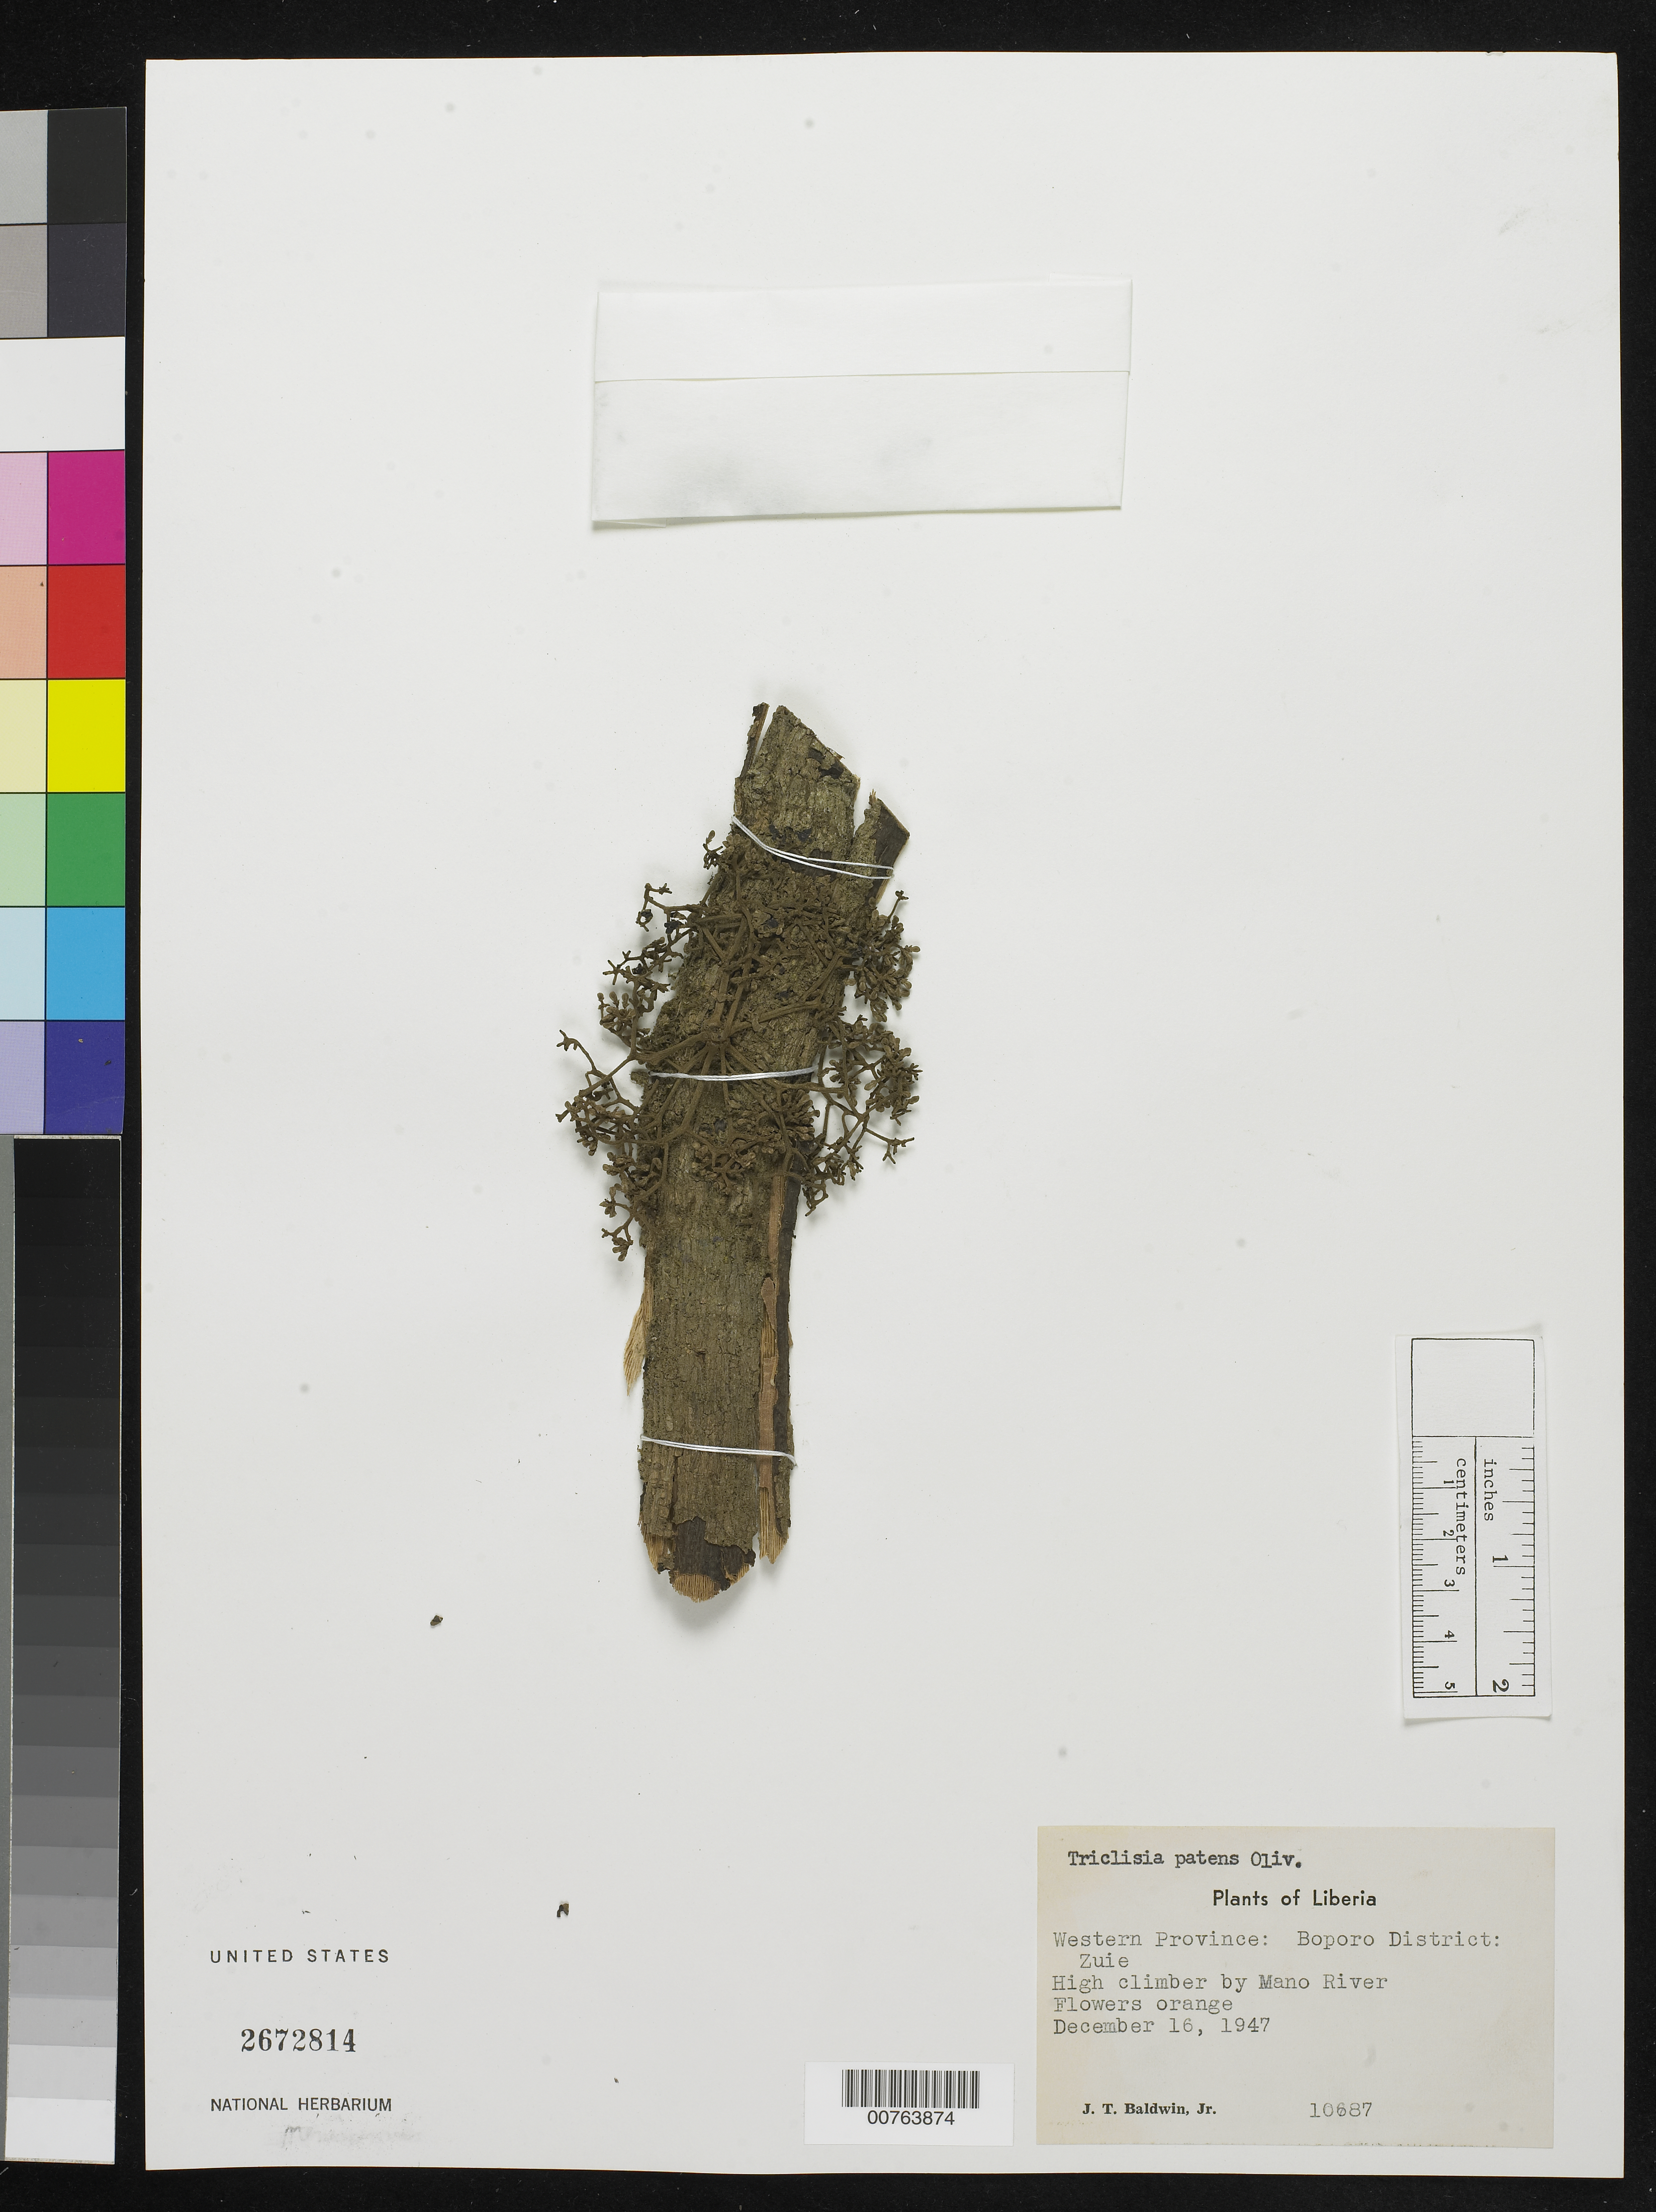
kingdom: Plantae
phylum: Tracheophyta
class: Magnoliopsida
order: Ranunculales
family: Menispermaceae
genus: Triclisia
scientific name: Triclisia patens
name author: Oliv.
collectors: J. T. Baldwin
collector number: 10687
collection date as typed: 16 Dec 1947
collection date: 1947-12-16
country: Liberia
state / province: Gbarpolu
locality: Western Province: Boporo District: Zuie, Mano River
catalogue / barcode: US 2672814